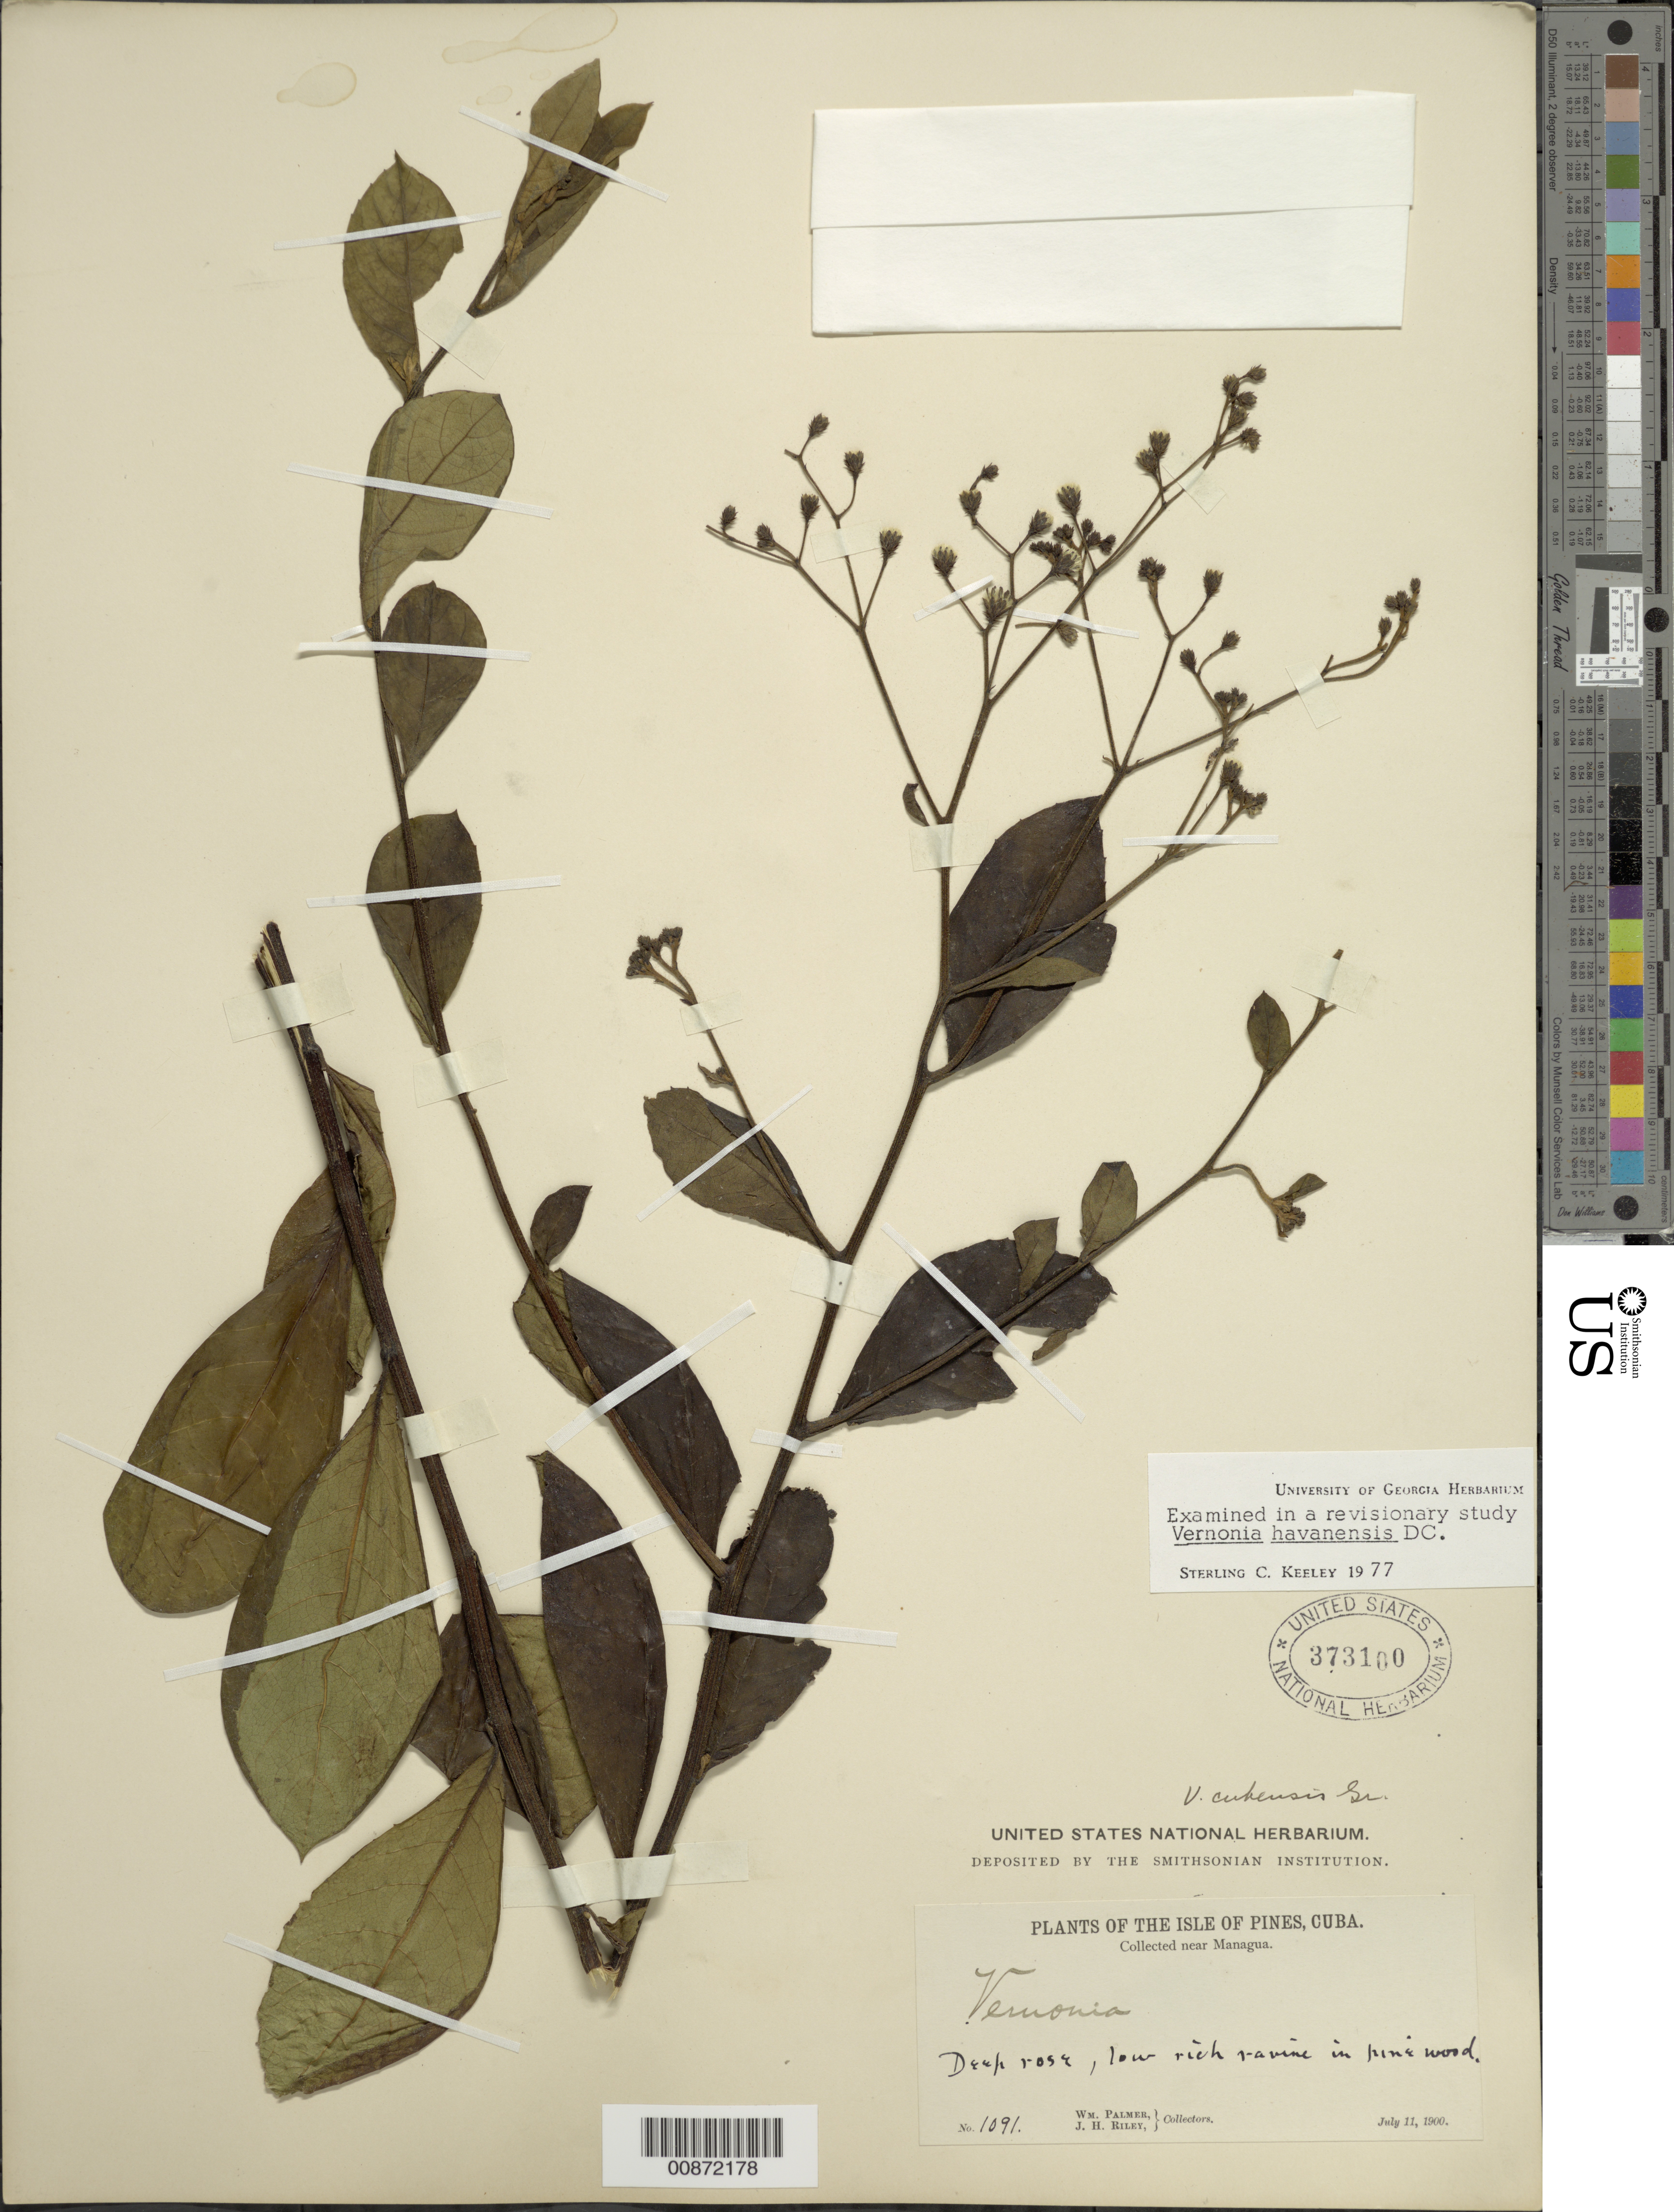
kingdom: Plantae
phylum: Tracheophyta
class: Magnoliopsida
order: Asterales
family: Asteraceae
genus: Vernonanthura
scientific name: Vernonanthura havanensis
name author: (DC.) H. Rob.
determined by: Keeley, S. C.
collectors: W. Palmer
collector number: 1091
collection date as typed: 11 Jul 1900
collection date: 1900-07-11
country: Cuba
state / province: Isla de La Juventud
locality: Near Managua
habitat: Low rich ravine in pine wood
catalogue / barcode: US 373100